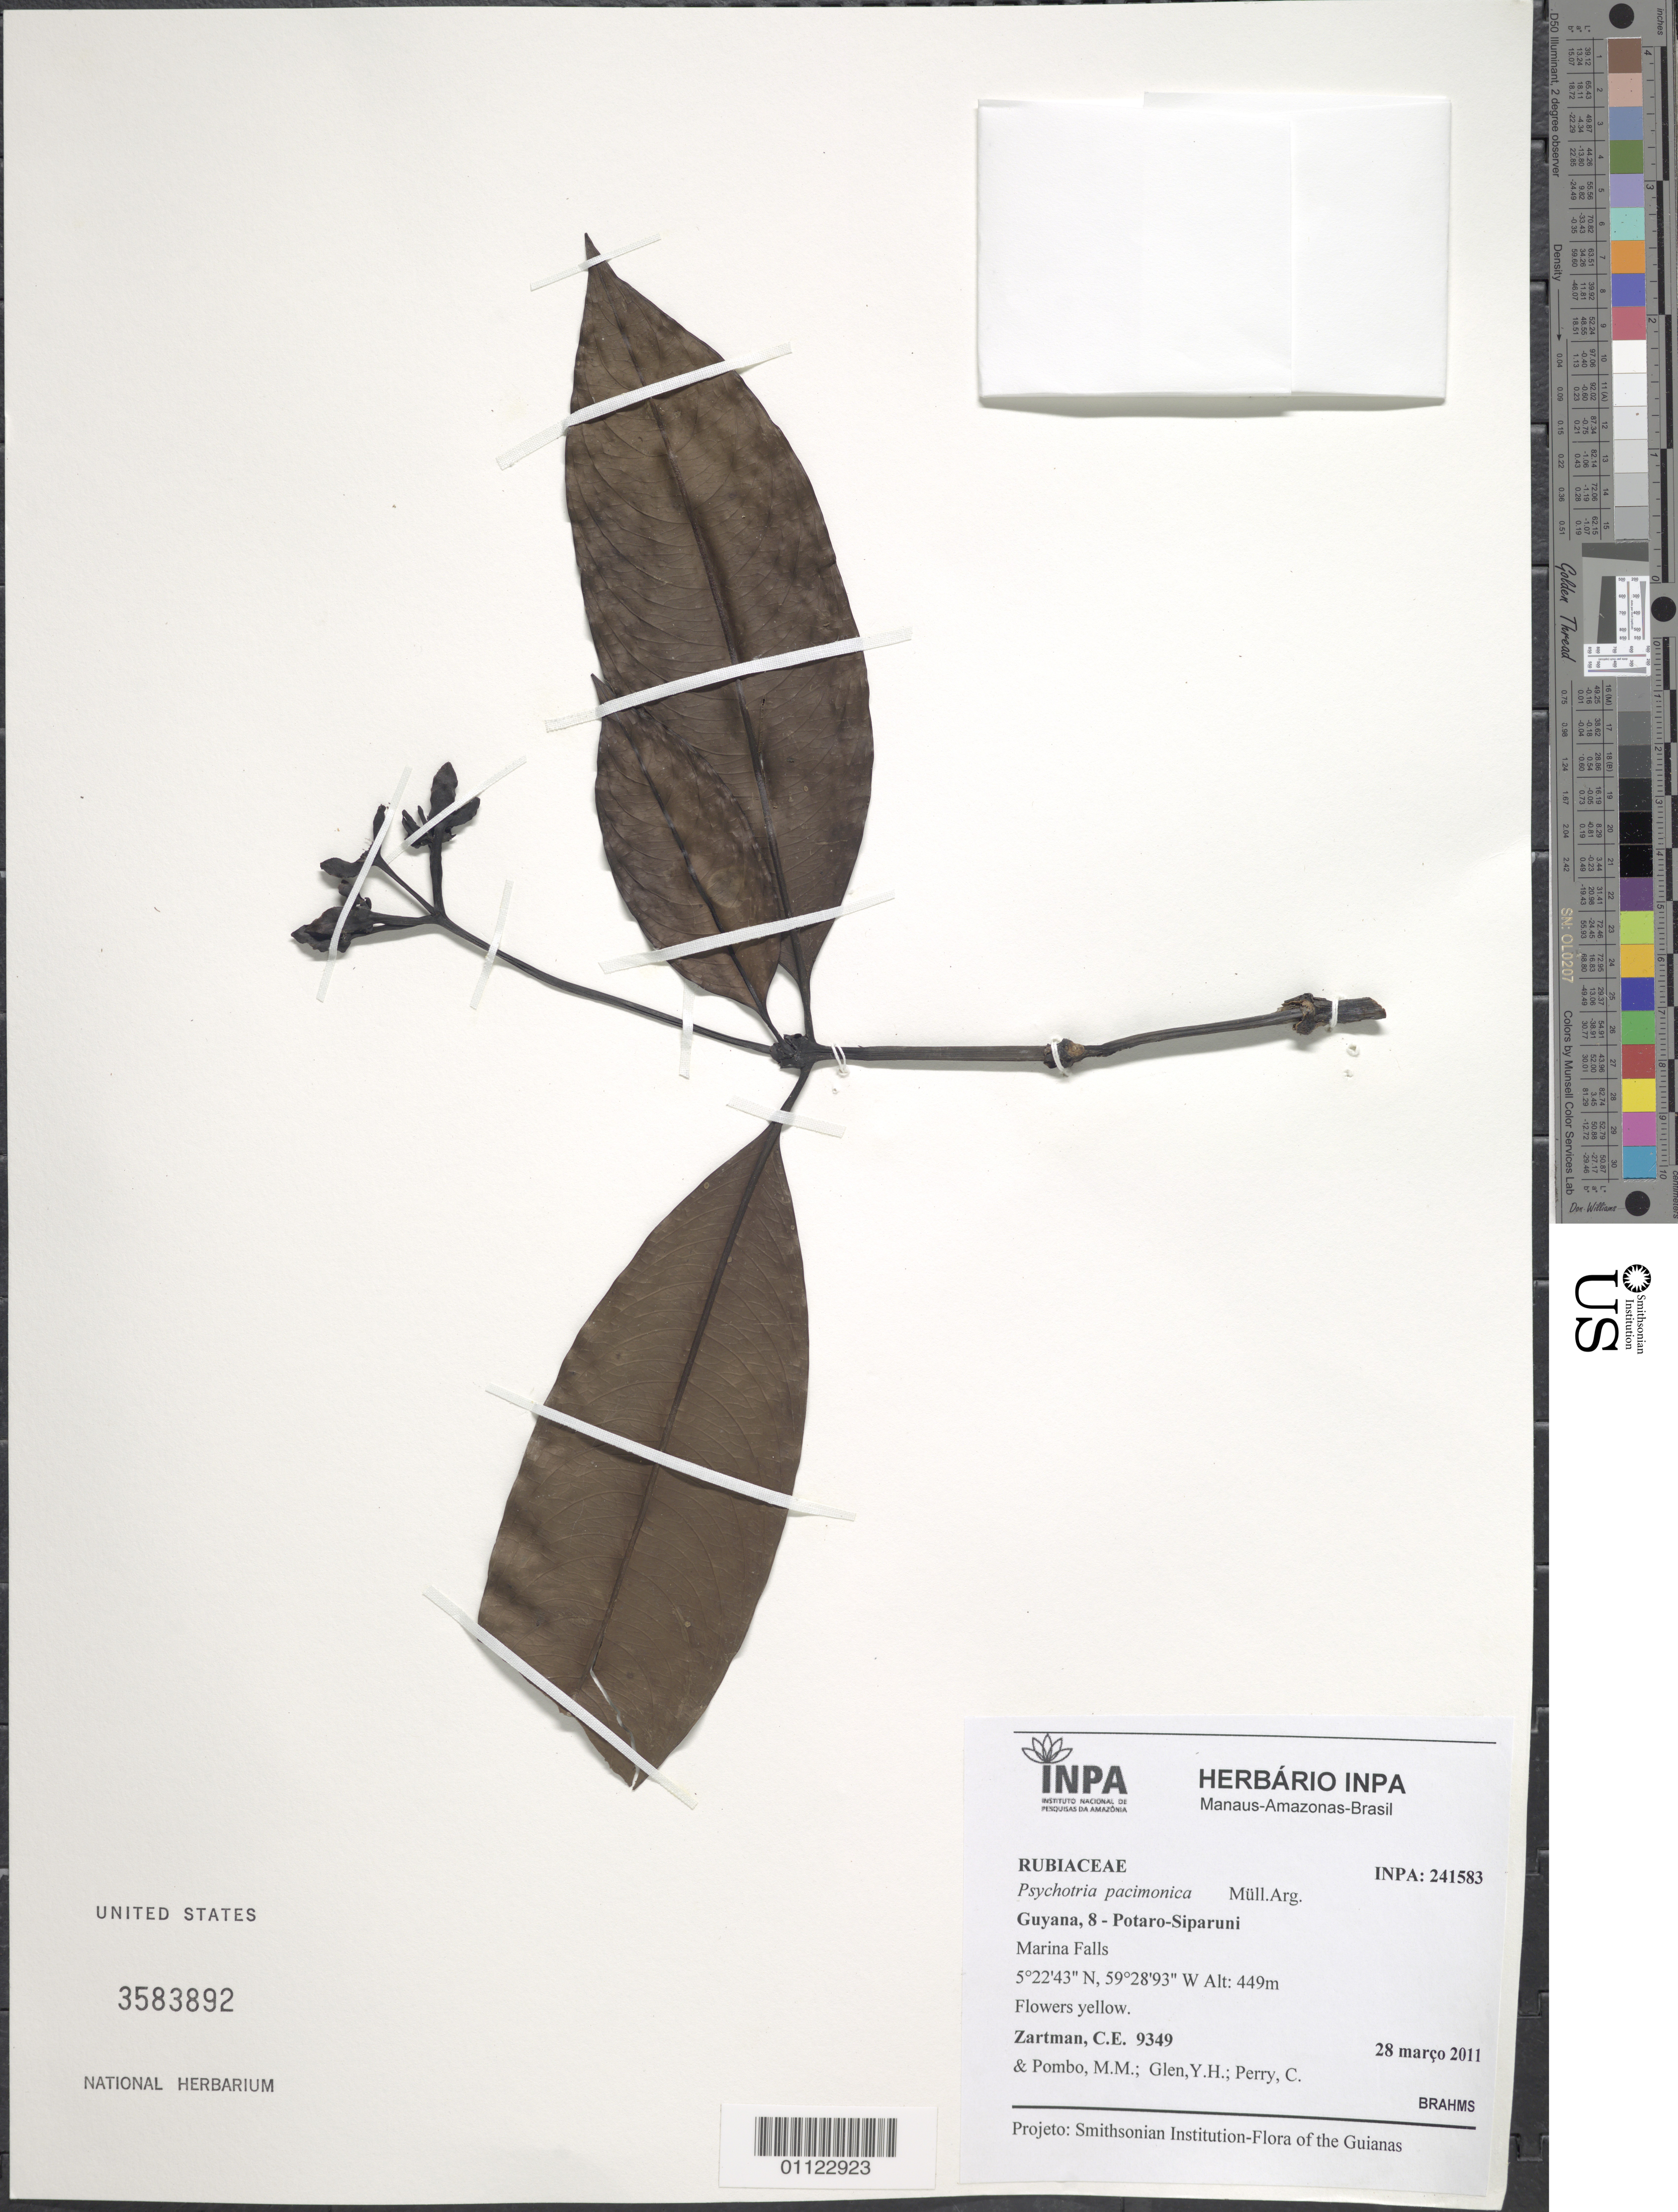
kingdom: Plantae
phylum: Tracheophyta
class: Magnoliopsida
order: Gentianales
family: Rubiaceae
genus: Psychotria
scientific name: Psychotria pacimonica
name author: Müll. Arg.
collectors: C. Zartman, M. Pombo, Y. Glen & C. Perry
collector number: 9349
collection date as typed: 28-Mar-11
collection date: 1911-03-28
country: Guyana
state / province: Potaro-Siparuni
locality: Marina Falls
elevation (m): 449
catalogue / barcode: US 3583892